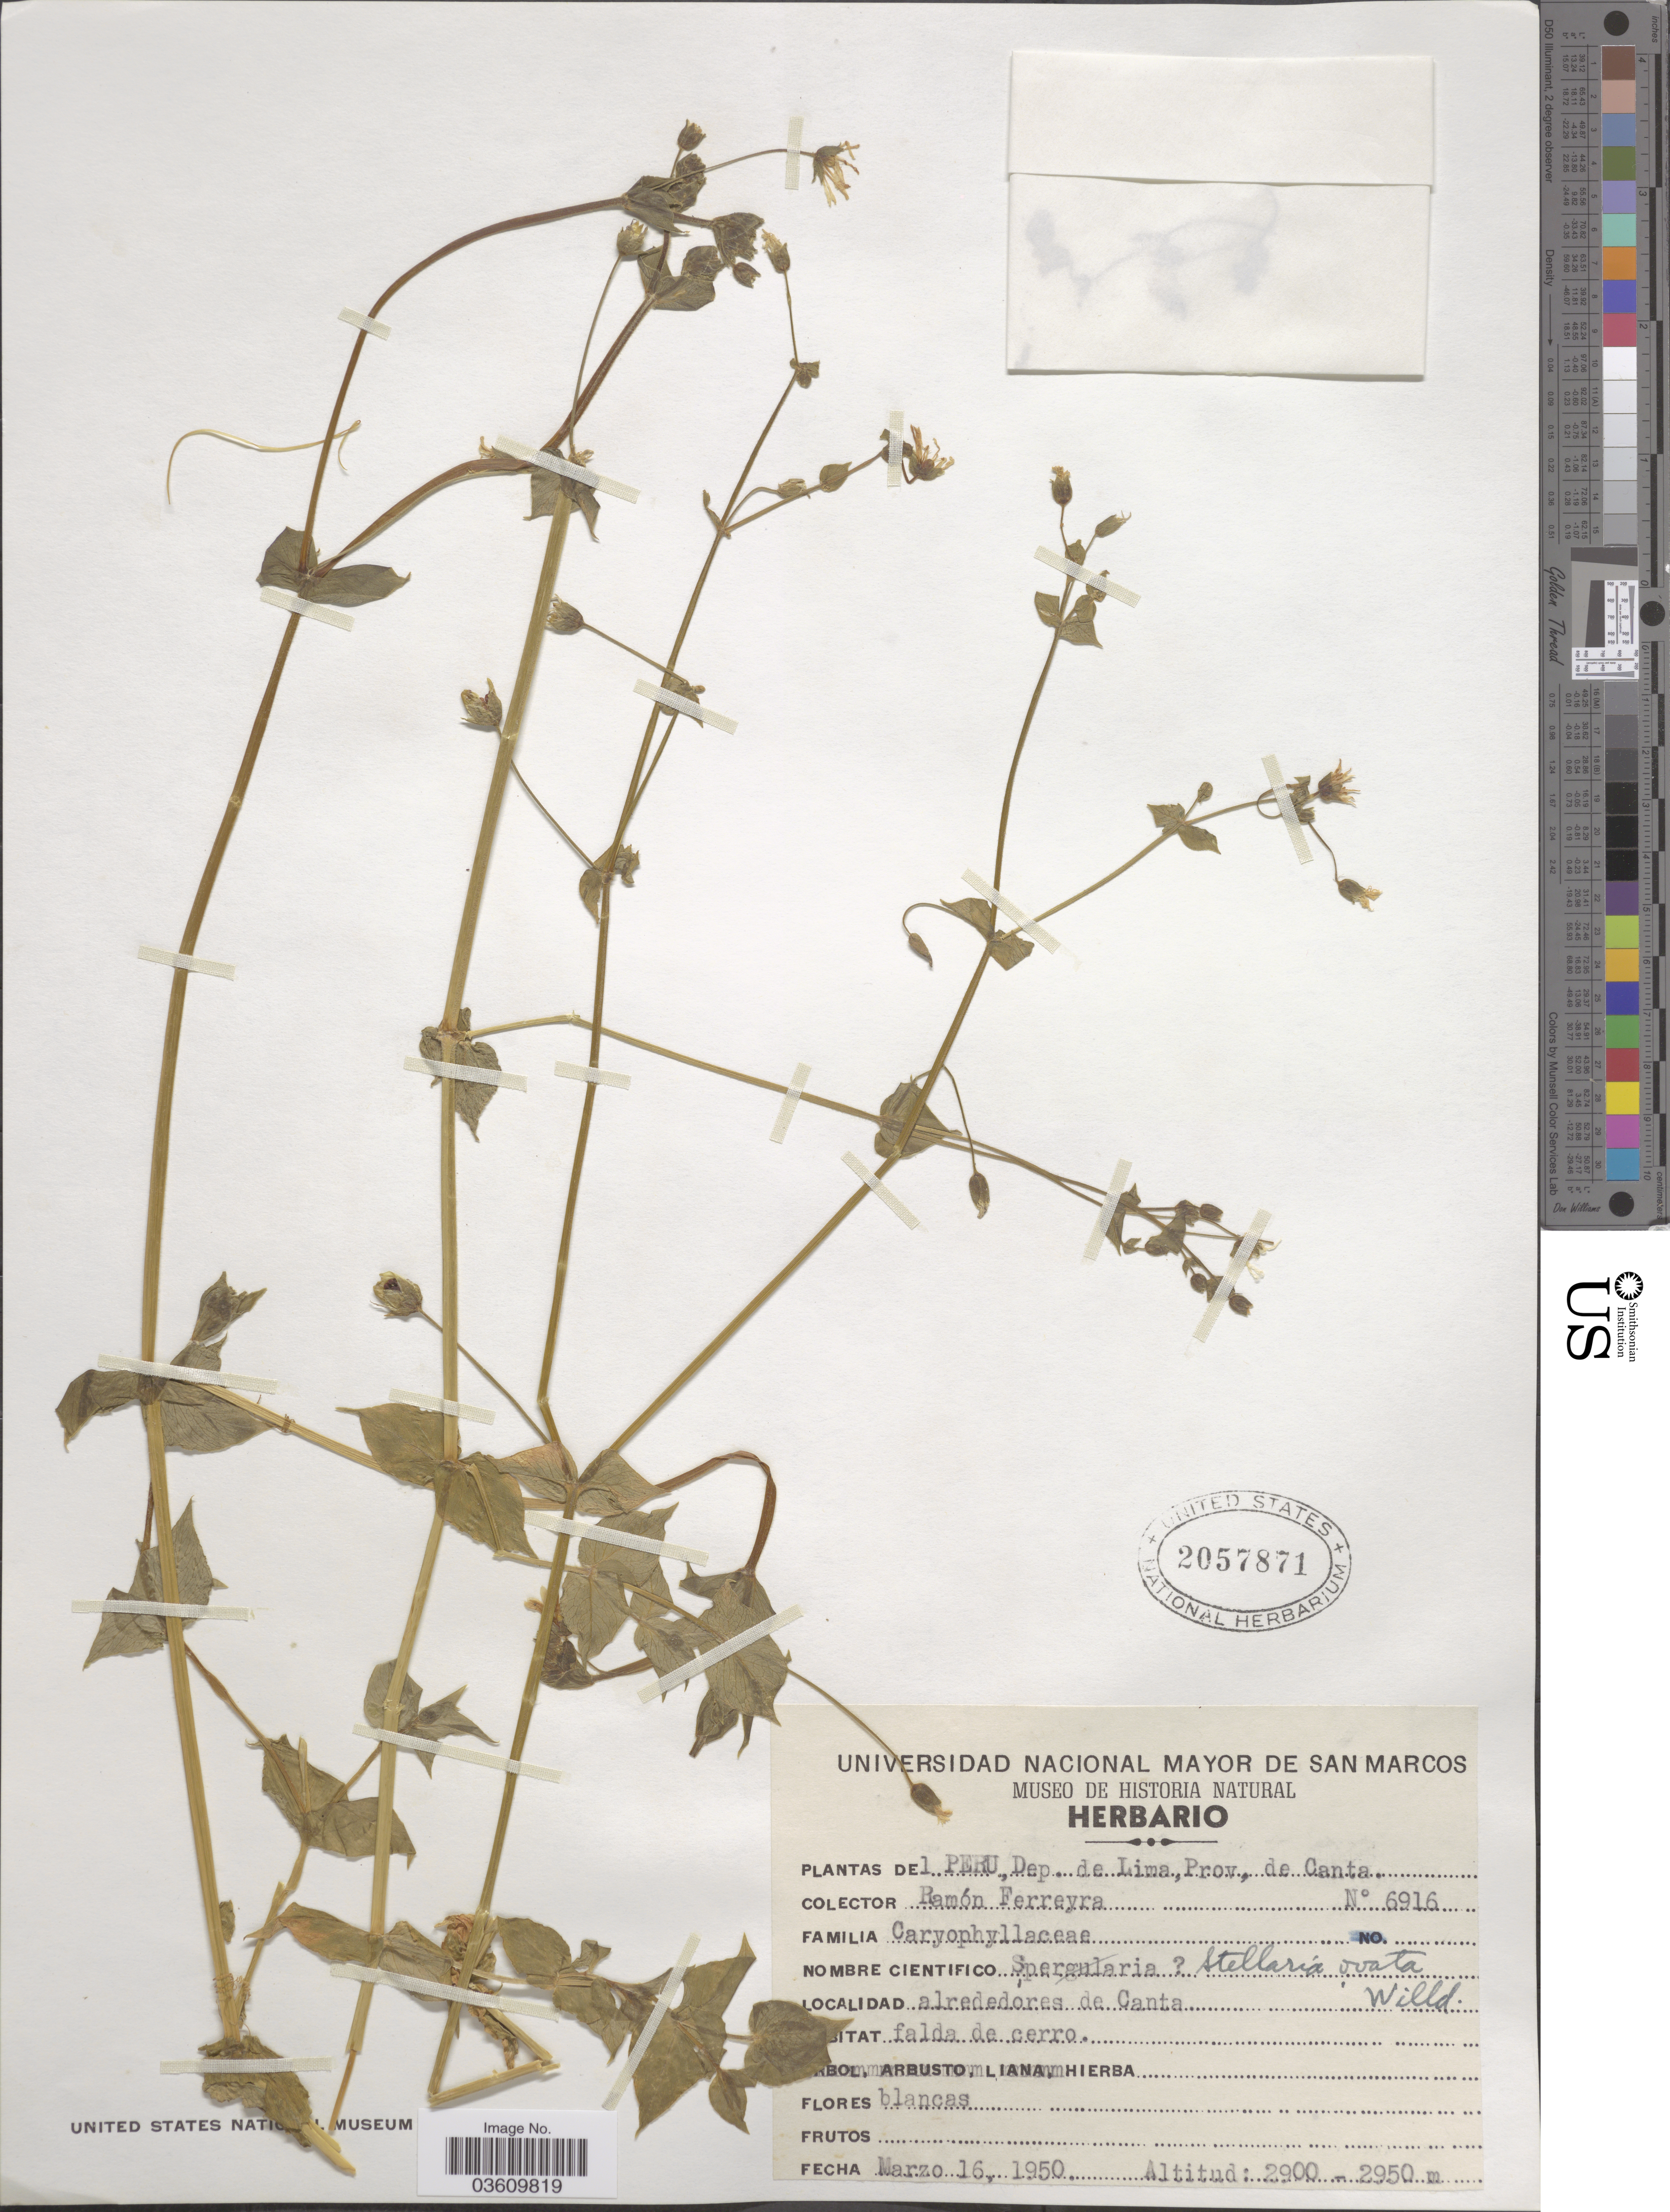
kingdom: Plantae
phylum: Tracheophyta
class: Magnoliopsida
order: Caryophyllales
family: Caryophyllaceae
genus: Stellaria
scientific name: Stellaria ovata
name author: Willd.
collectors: R. A. Ferreyra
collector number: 6916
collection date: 1950-03-16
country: Peru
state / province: Lima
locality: Dep. de Lima. Prov. de Canta. Alrededores de Canta.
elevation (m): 2900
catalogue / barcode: US 2057871